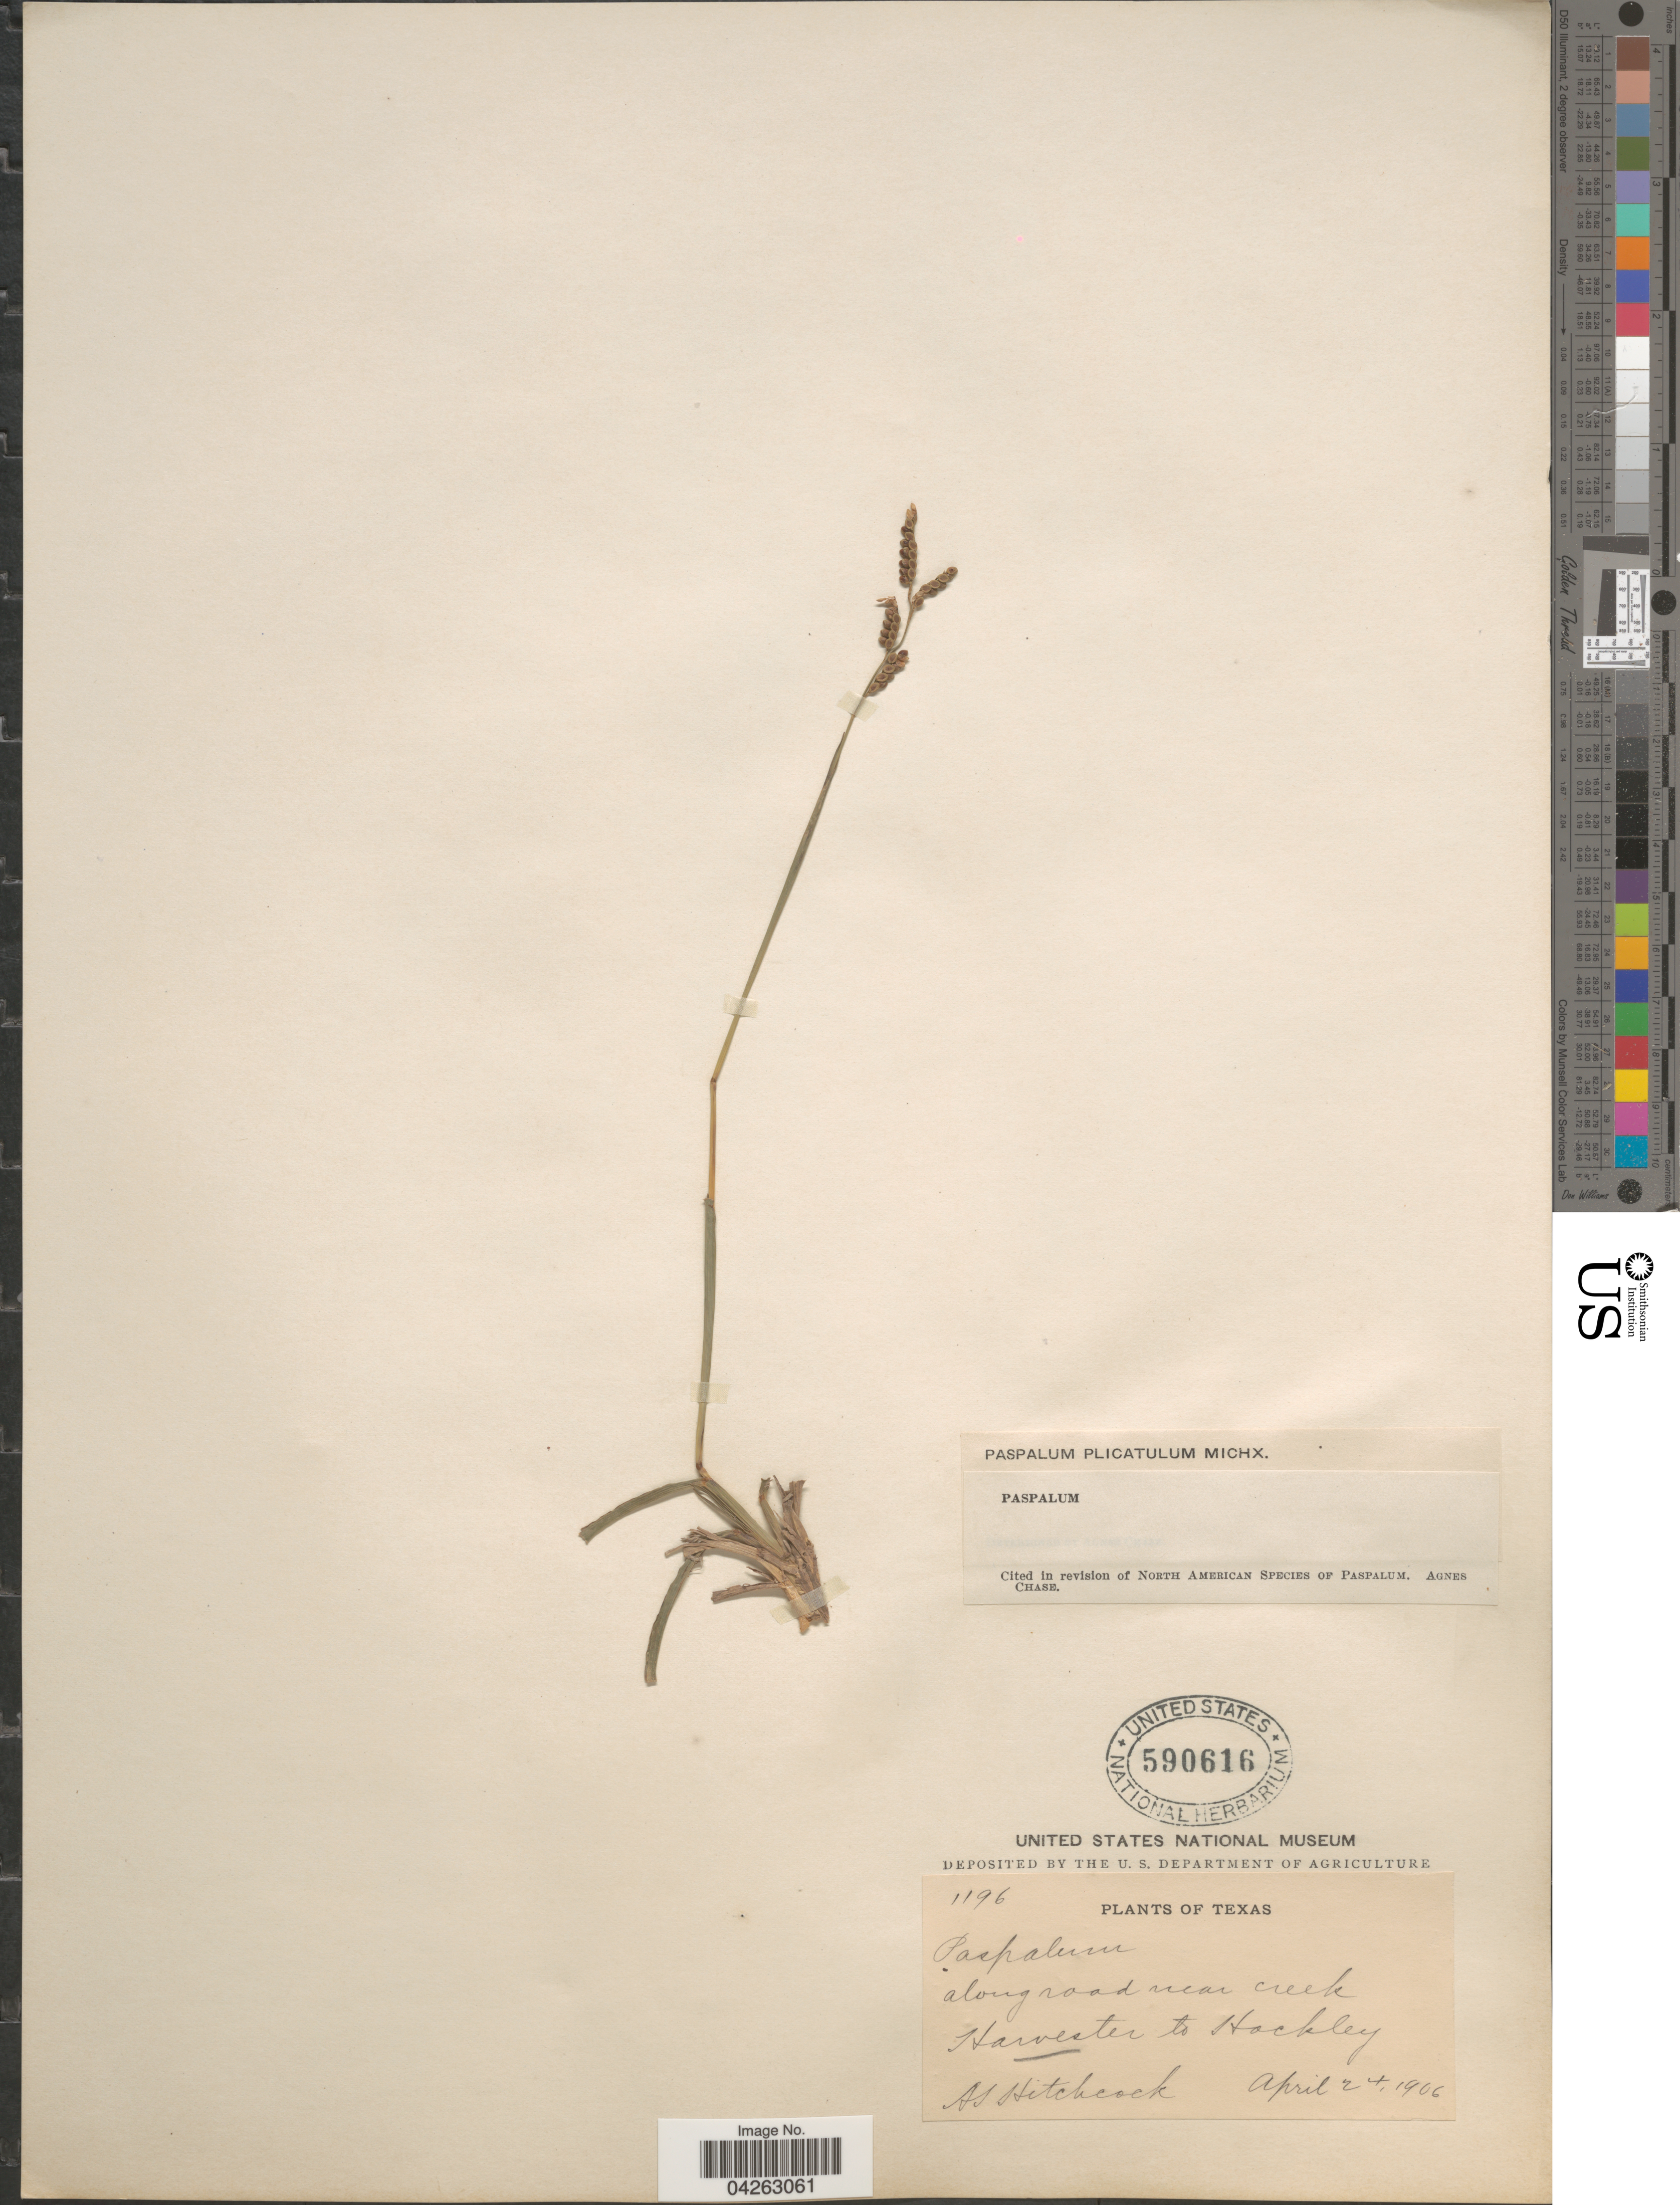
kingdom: Plantae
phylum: Tracheophyta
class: Liliopsida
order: Poales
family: Poaceae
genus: Paspalum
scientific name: Paspalum plicatulum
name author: Michx.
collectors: A. S. Hitchcock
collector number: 1196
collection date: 1906-04-24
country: United States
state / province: Texas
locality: Along road near creek. Harvester to Hockley.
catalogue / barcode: US 590616